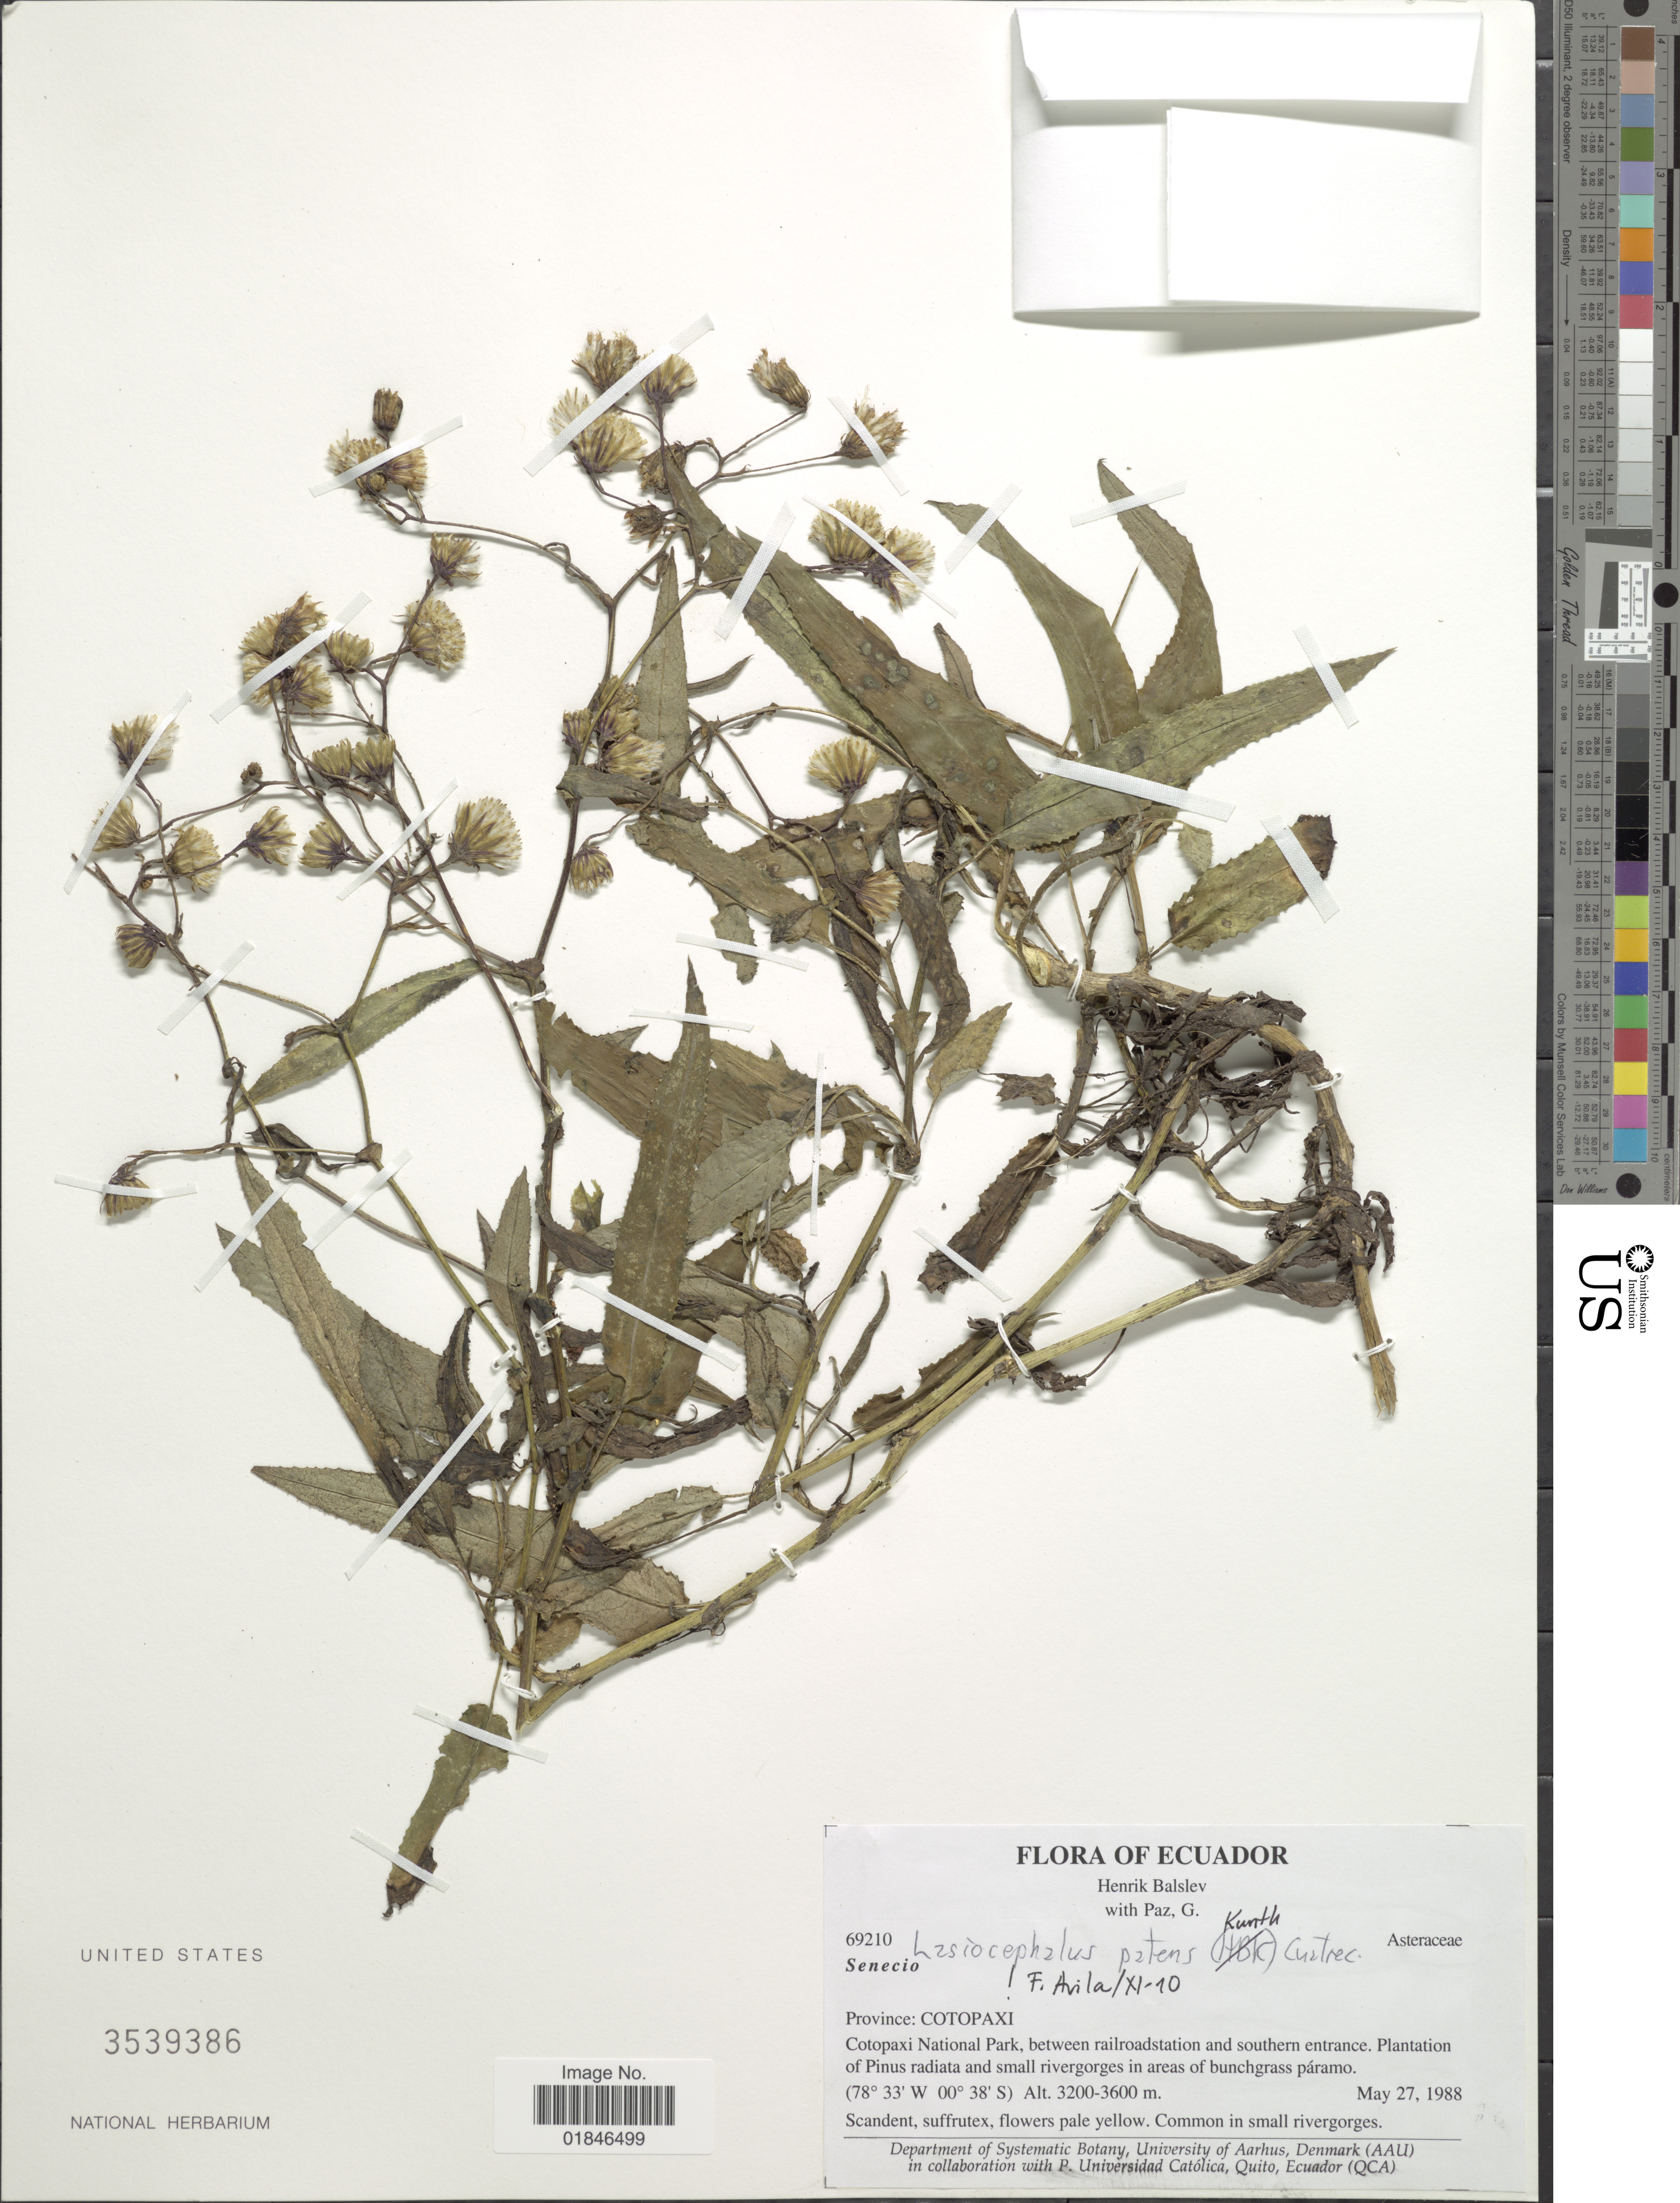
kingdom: Plantae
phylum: Tracheophyta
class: Magnoliopsida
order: Asterales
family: Asteraceae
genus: Senecio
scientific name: Senecio patens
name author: (Kunth) DC.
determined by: Salomon, Luciana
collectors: H. Balslev & G. Paz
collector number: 69210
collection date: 1988-05-27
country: Ecuador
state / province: Cotopaxi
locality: Province: Cotopaxi, Cotopaxi National Park, between railroadstation and southern entrance.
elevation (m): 3200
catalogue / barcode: US 3539386